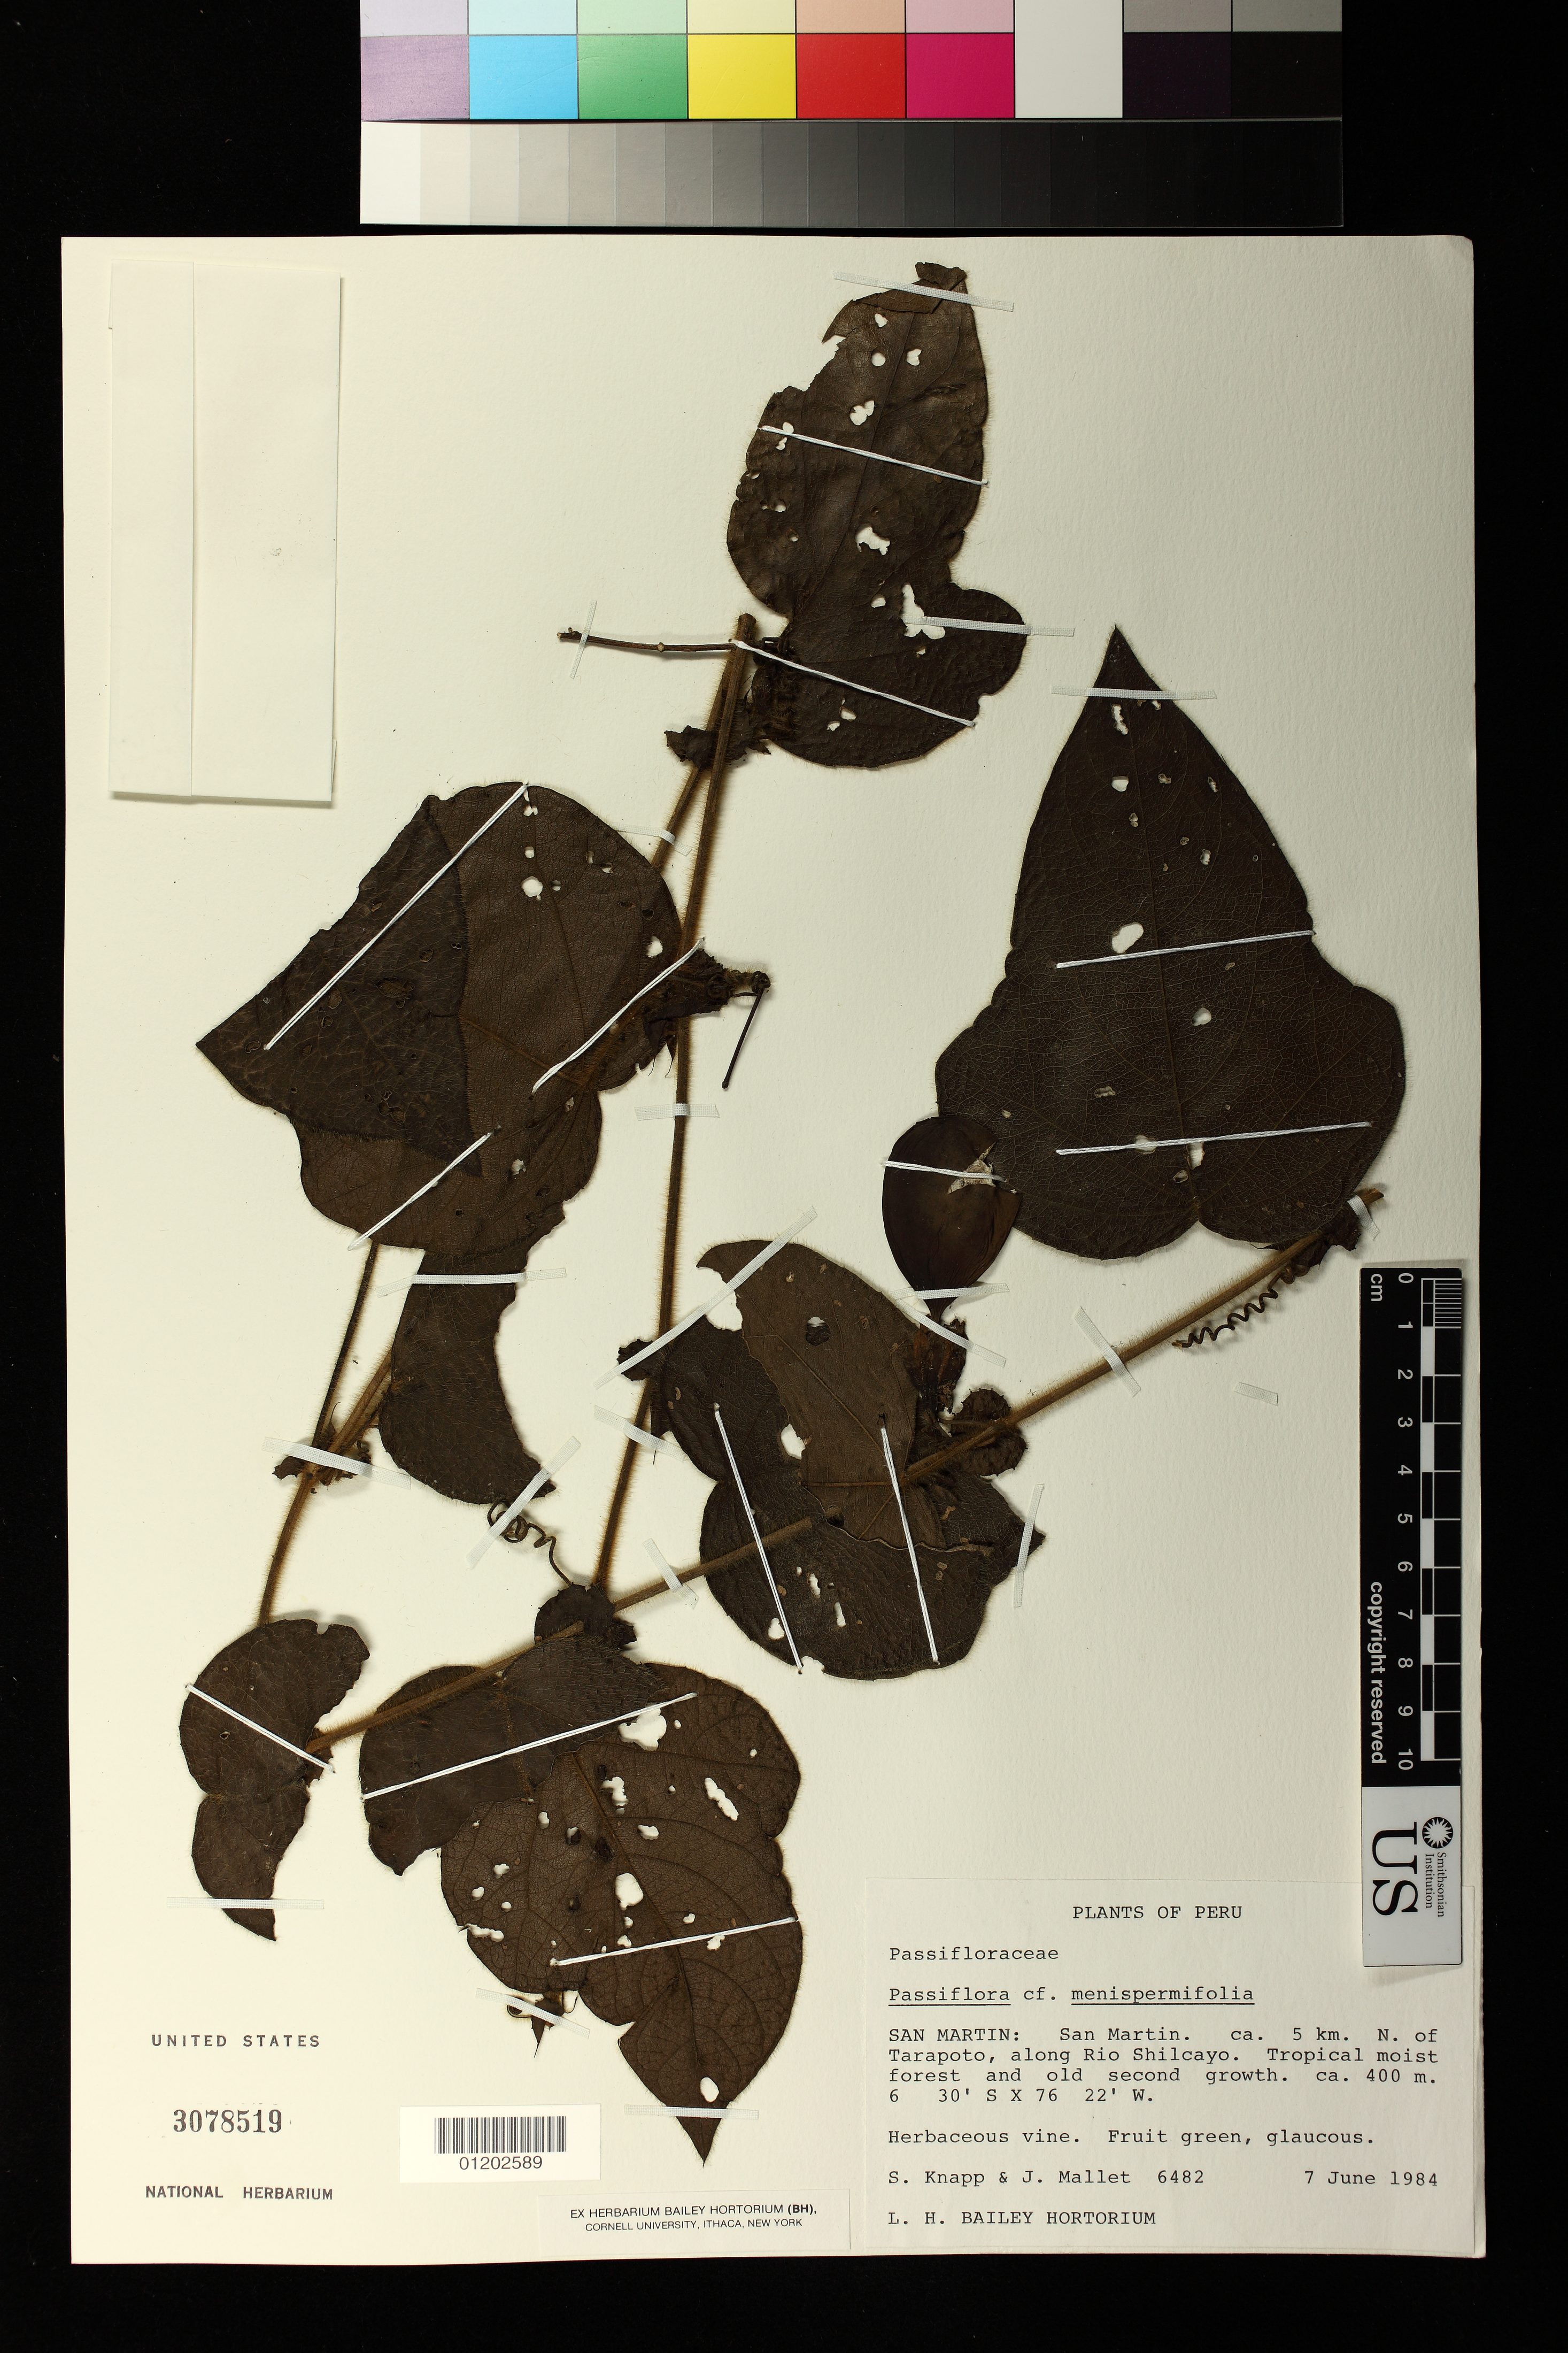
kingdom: Plantae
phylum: Tracheophyta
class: Magnoliopsida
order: Malpighiales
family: Passifloraceae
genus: Passiflora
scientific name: Passiflora menispermifolia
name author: Kunth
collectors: S. Knapp & J. Mallet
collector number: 6482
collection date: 1984-06-07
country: Peru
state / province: San Martín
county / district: San Martín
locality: ca. 5 km. N. of Tarapoto, along Rio Shilcayo. Tropical moist forest and old second growth.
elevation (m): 400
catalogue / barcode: US 3078519